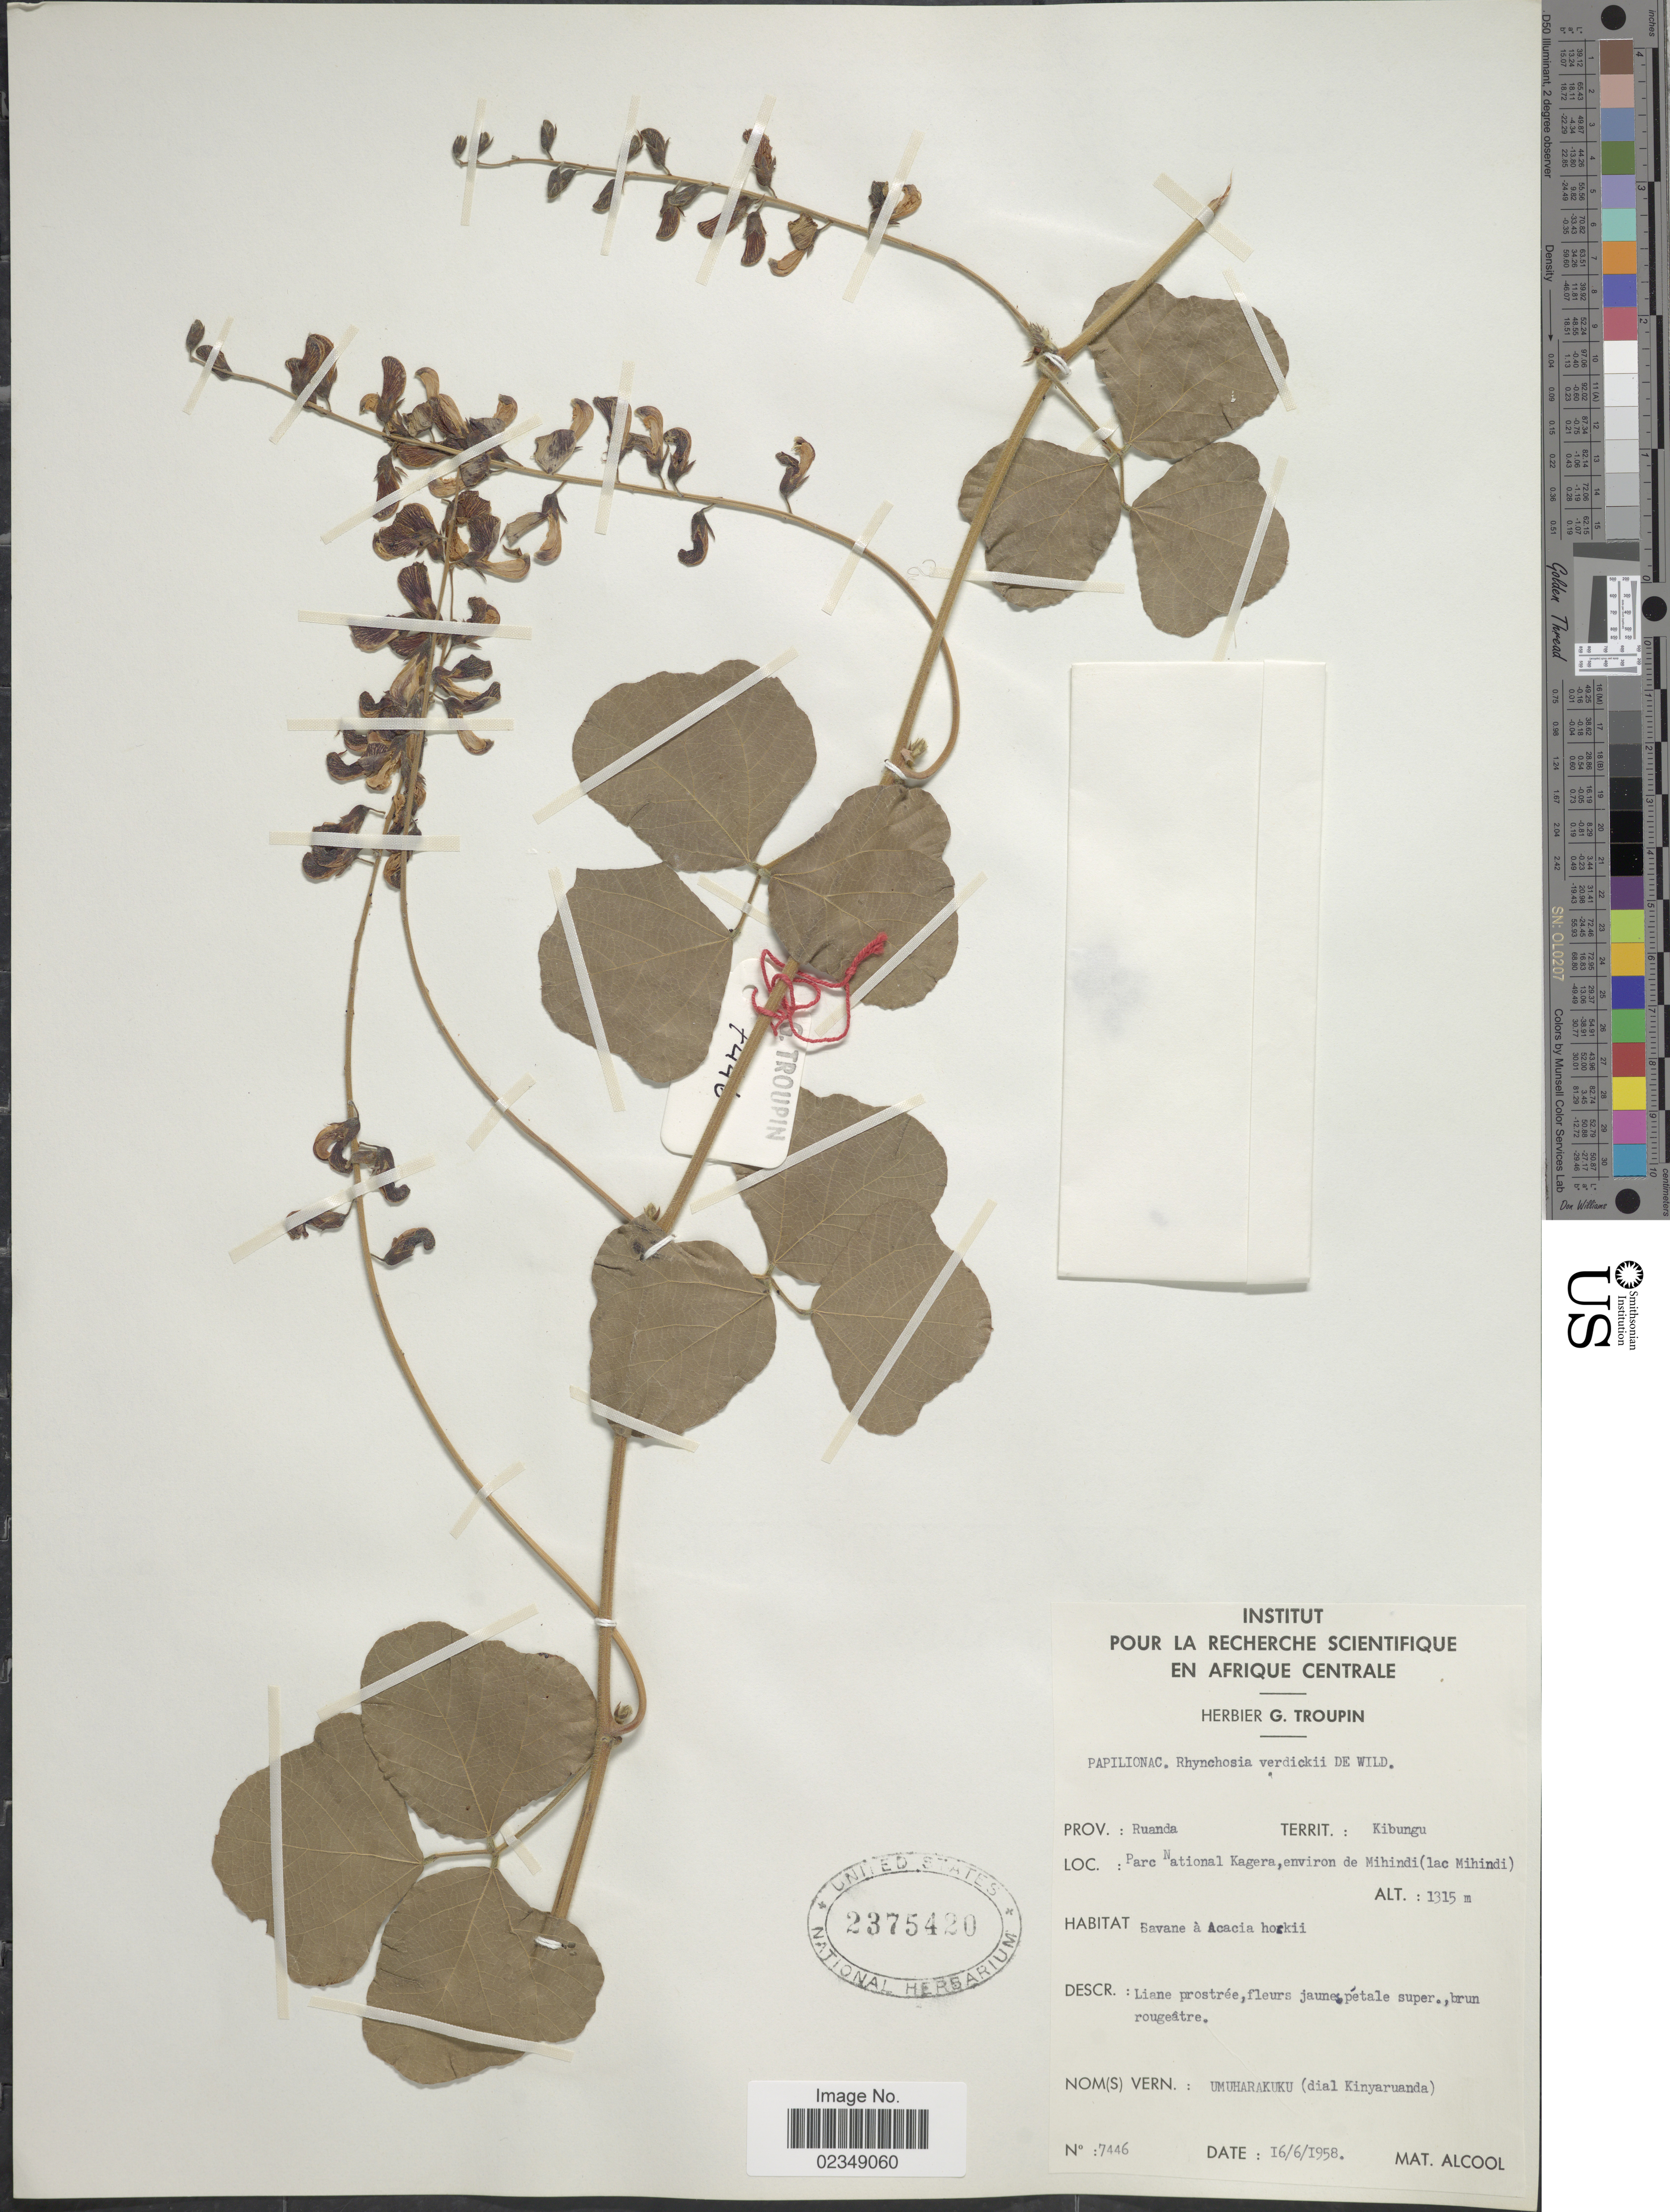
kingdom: Plantae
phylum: Tracheophyta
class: Magnoliopsida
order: Fabales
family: Fabaceae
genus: Rhynchosia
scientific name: Rhynchosia verdickii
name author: De Wild.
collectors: M. Alcool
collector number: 7446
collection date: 1958-06-16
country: Rwanda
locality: Prov. Ruanda, Territ.: Kibungu, Parc Natinal Kageram environ de Mihindi (lac Mihindi)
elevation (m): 1315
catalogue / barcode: US 2375420